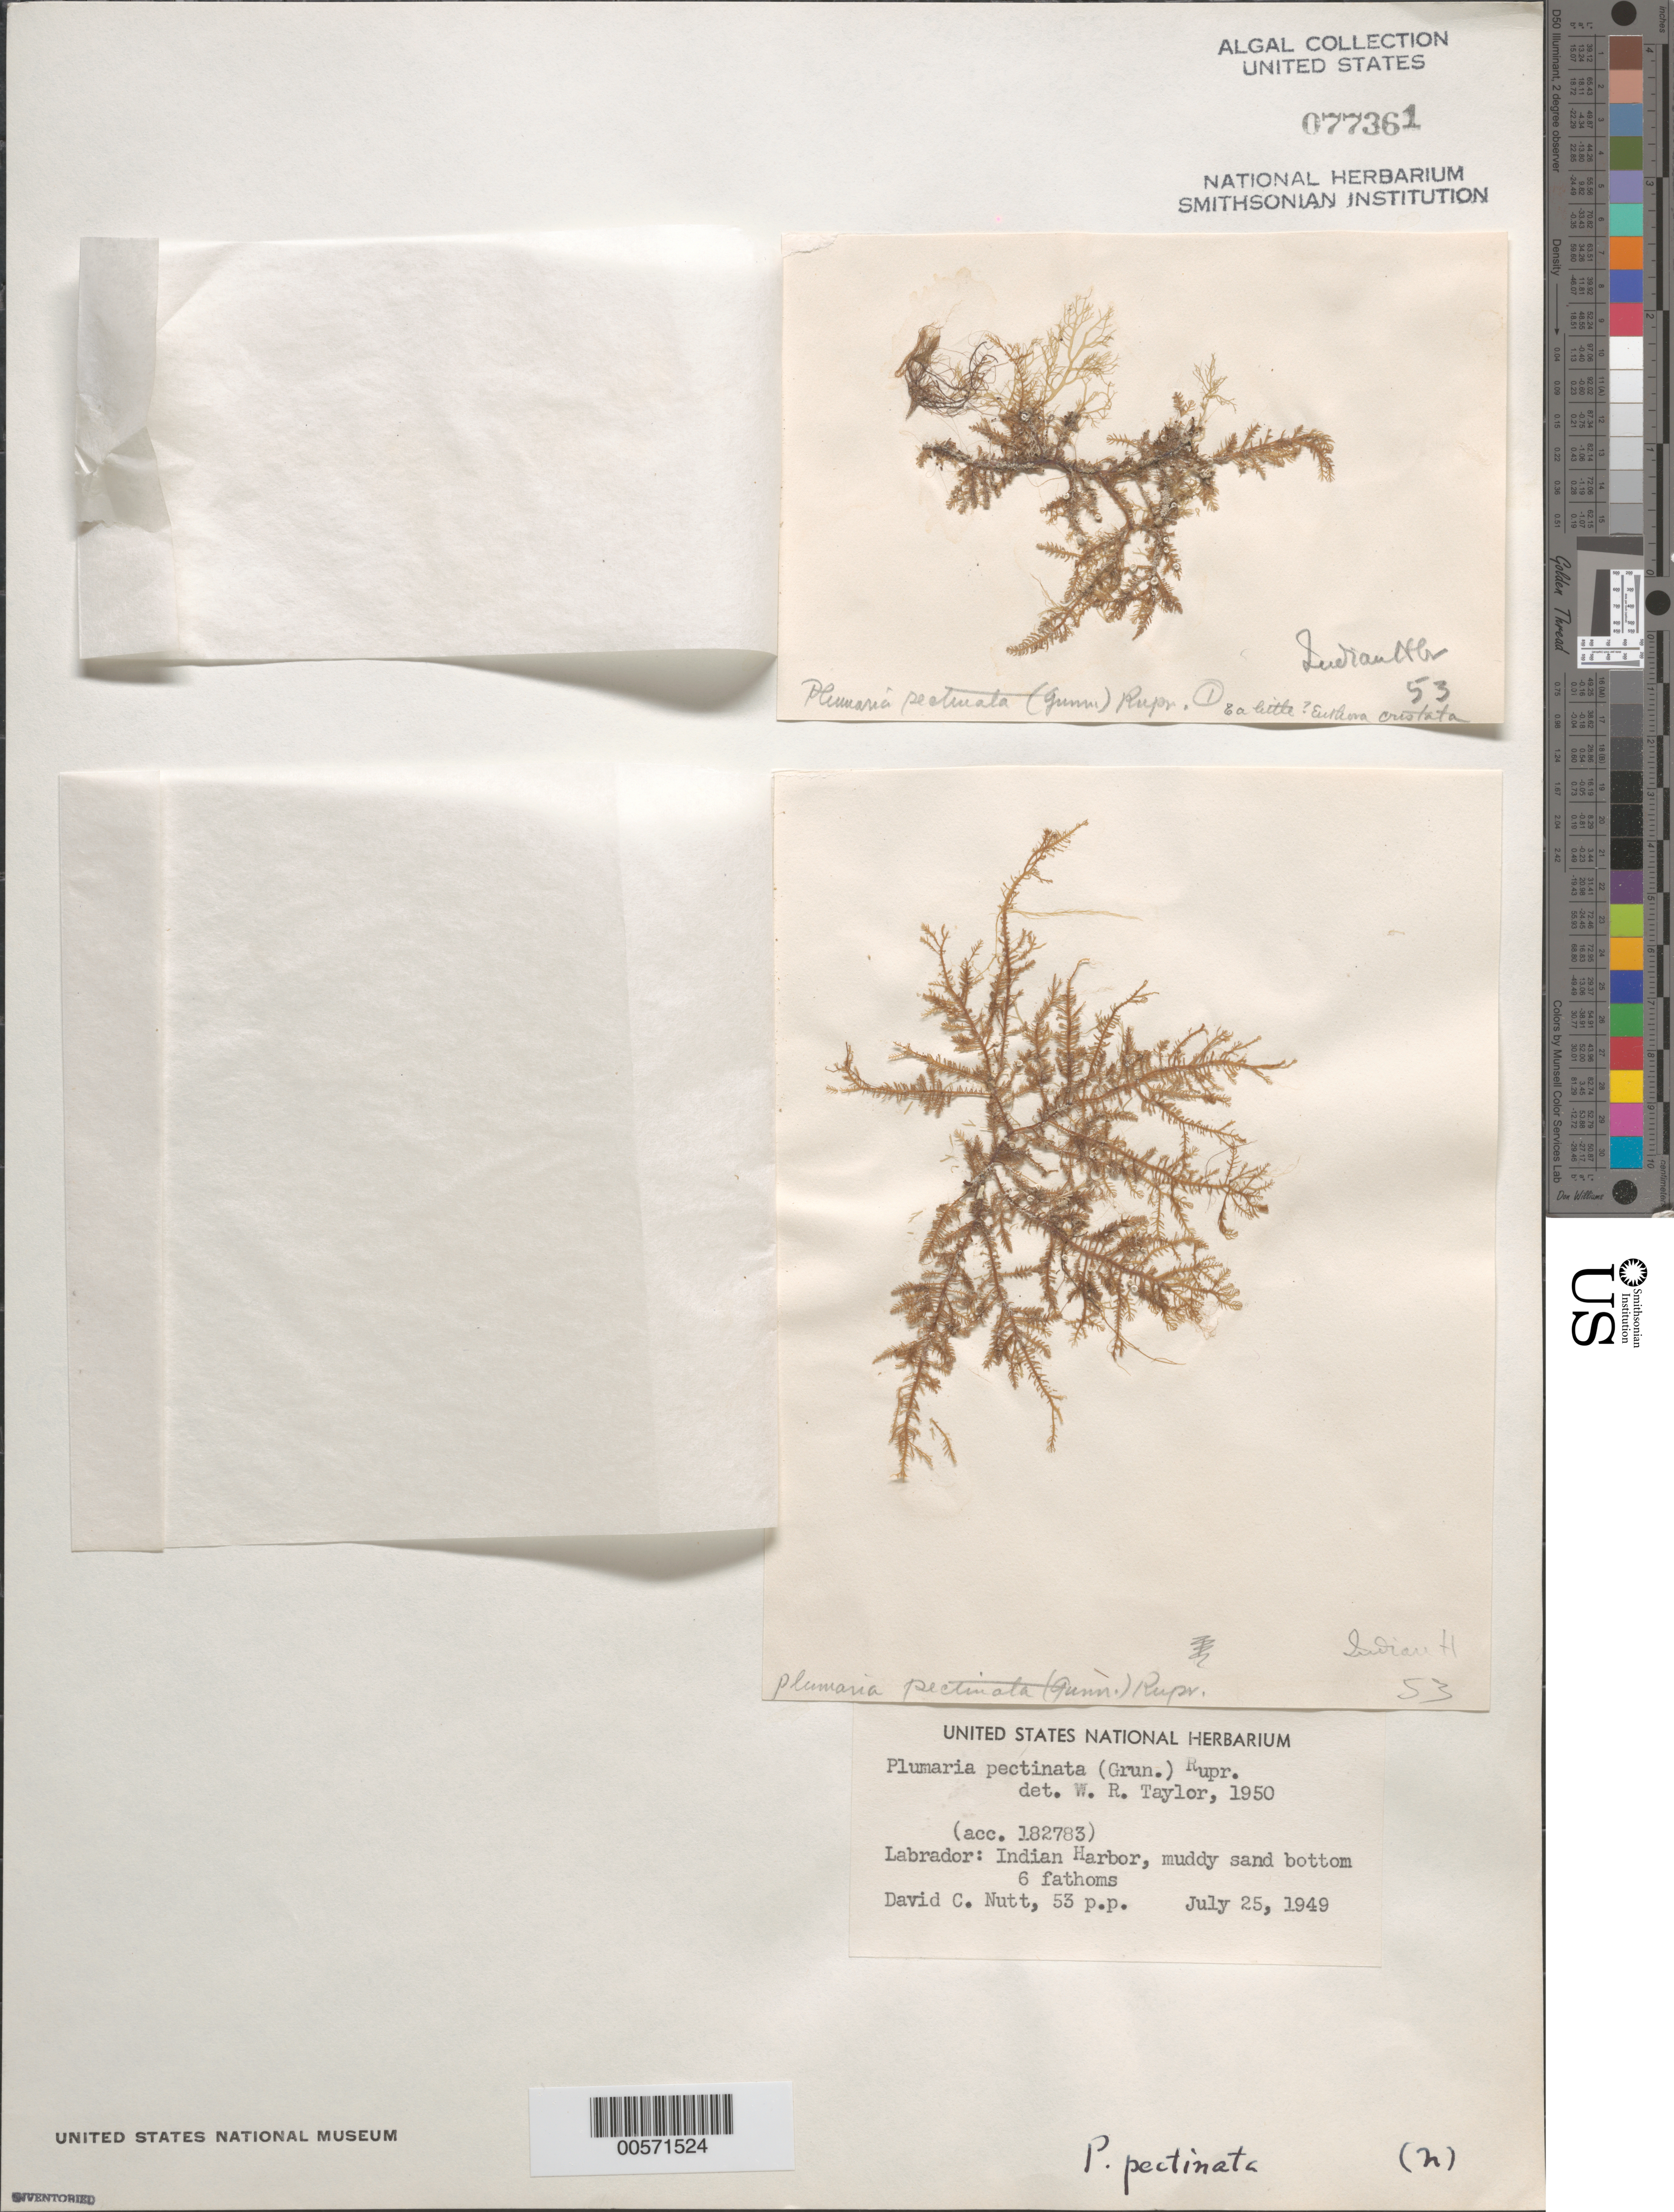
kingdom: Plantae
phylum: Rhodophyta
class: Florideophyceae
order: Ceramiales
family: Wrangeliaceae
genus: Plumaria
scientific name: Plumaria pectinata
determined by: Taylor, William R.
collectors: D. Nutt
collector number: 53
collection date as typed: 25 Jul 1949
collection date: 1949-07-25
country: Canada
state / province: Newfoundland and Labrador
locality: Indian Harbor, Labrador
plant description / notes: Blue Dolphin Labrador Expedition, 1949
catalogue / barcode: US 77361